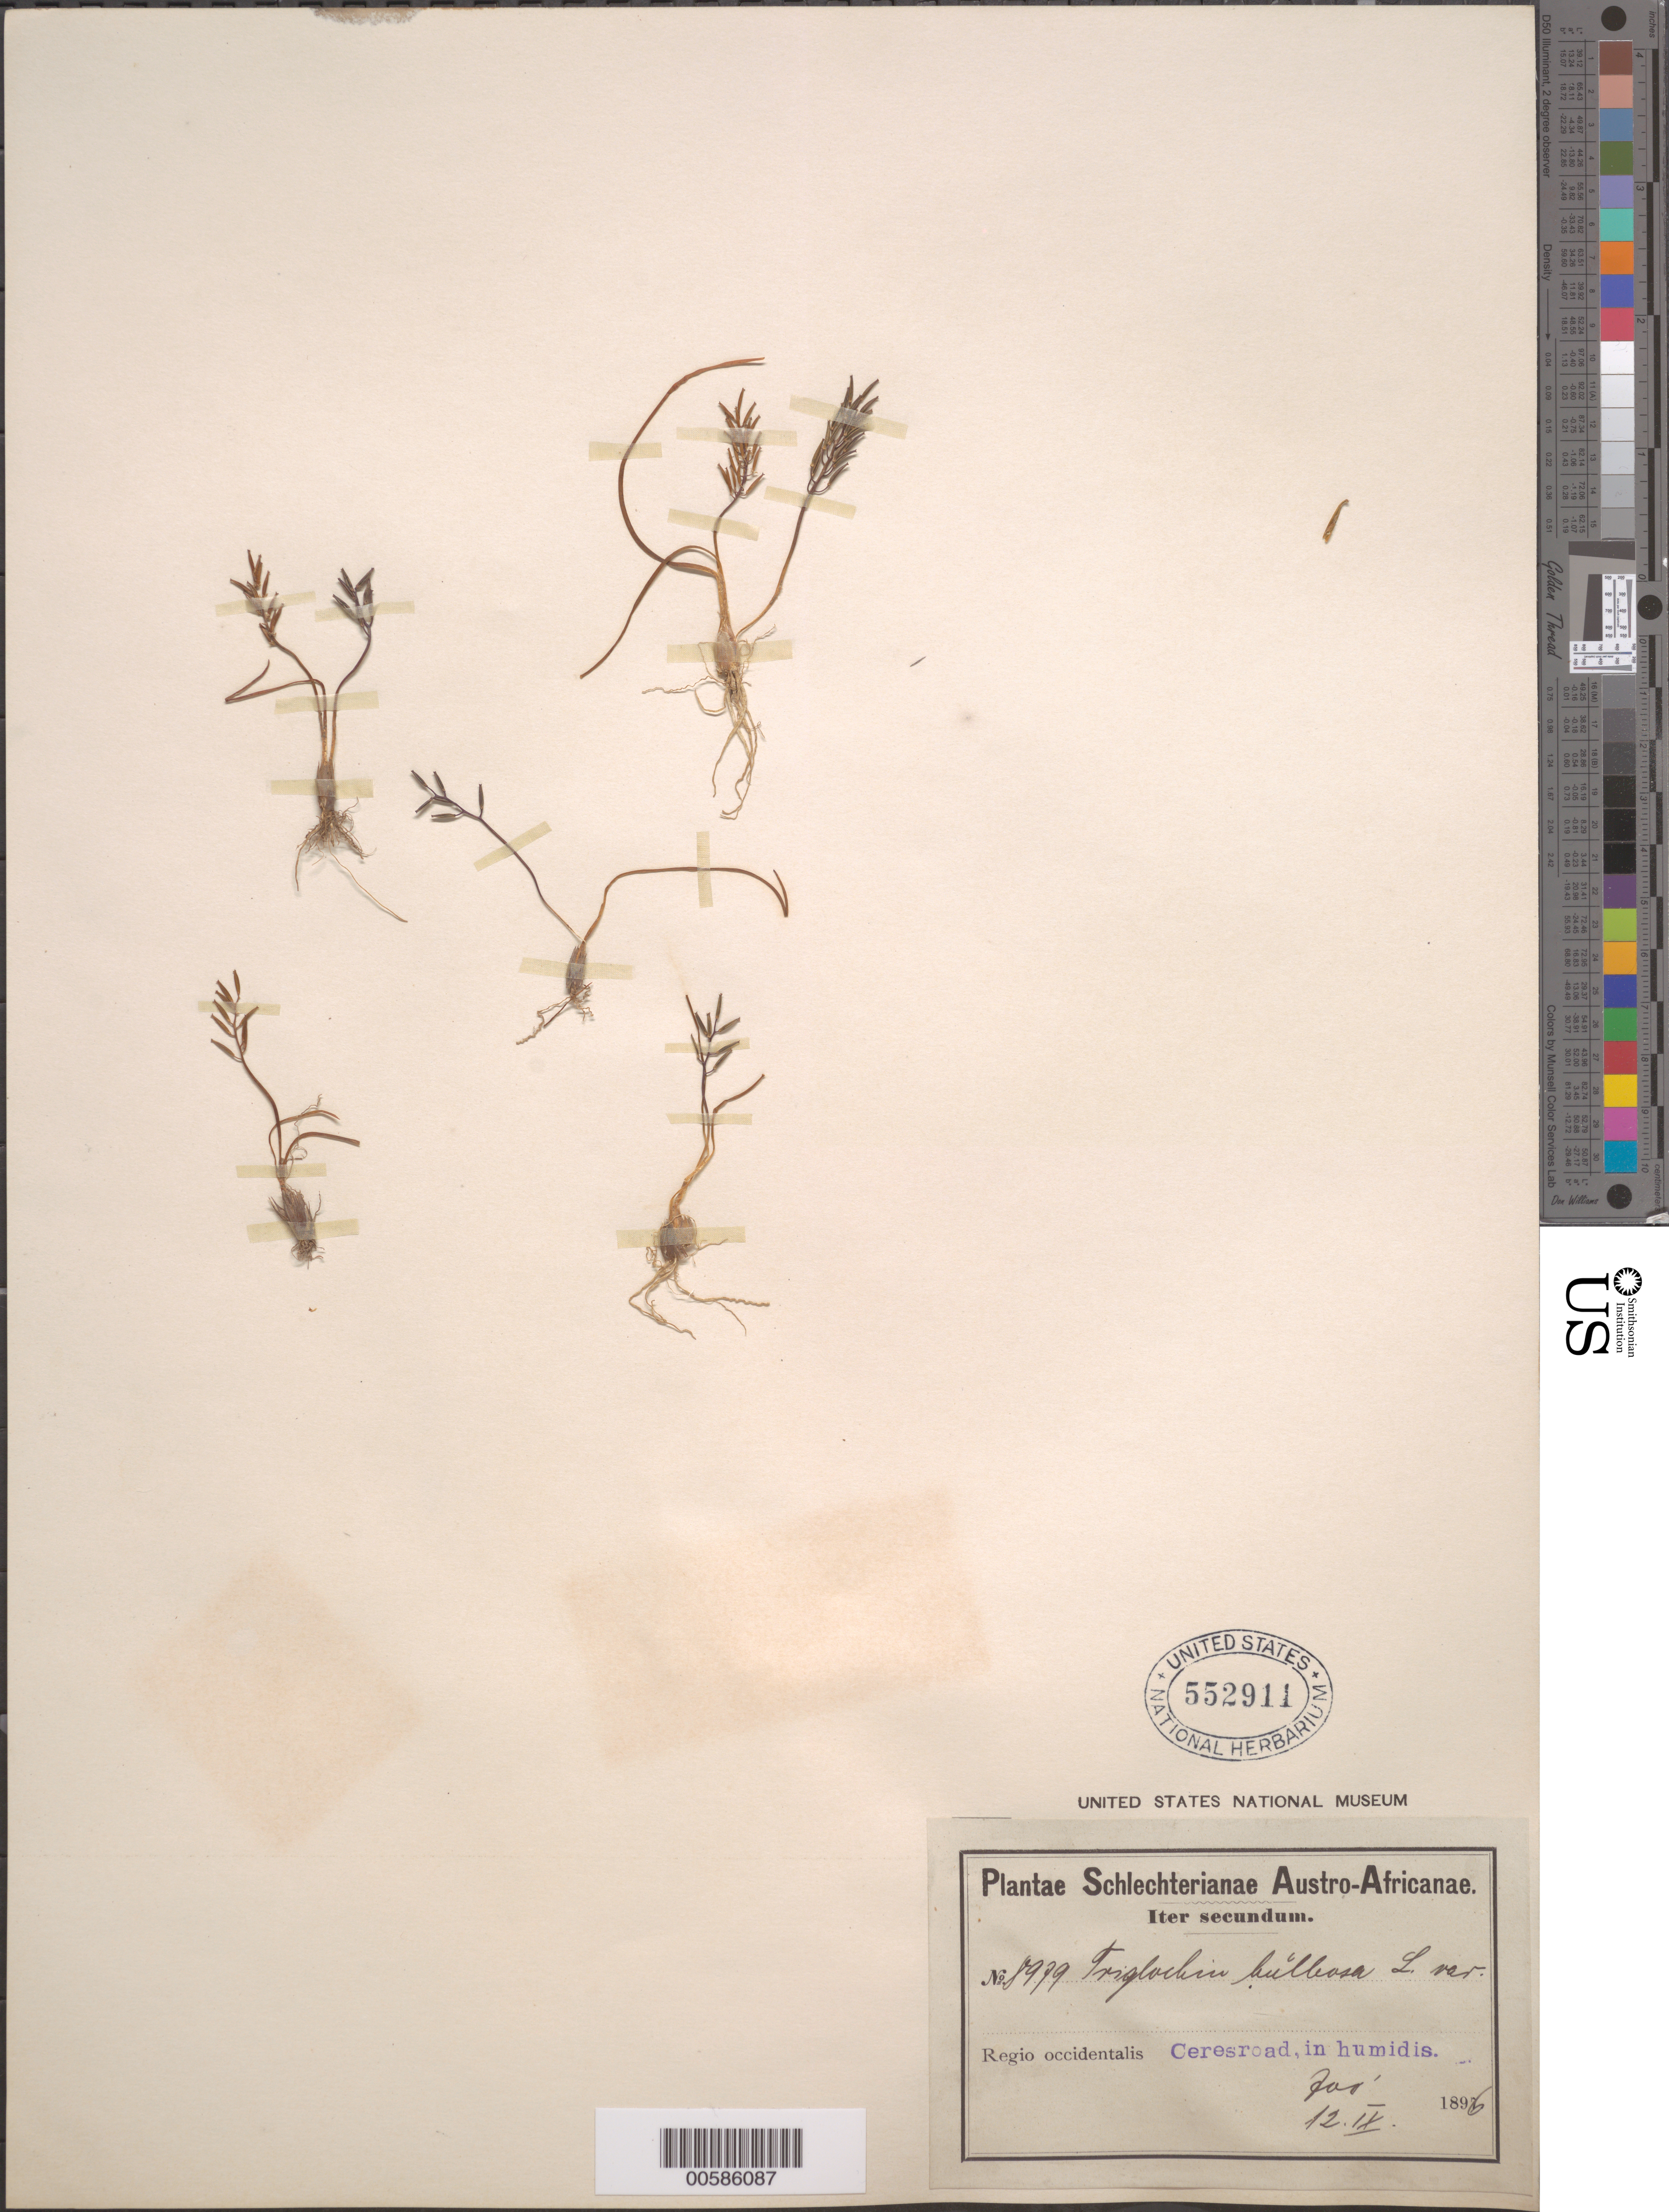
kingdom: Plantae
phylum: Tracheophyta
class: Liliopsida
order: Alismatales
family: Juncaginaceae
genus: Triglochin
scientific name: Triglochin bulbosa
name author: L.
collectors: F. R. R. Schlechter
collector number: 8979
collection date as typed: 12 Sep 1896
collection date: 1896-09-12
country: South Africa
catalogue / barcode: US 552911